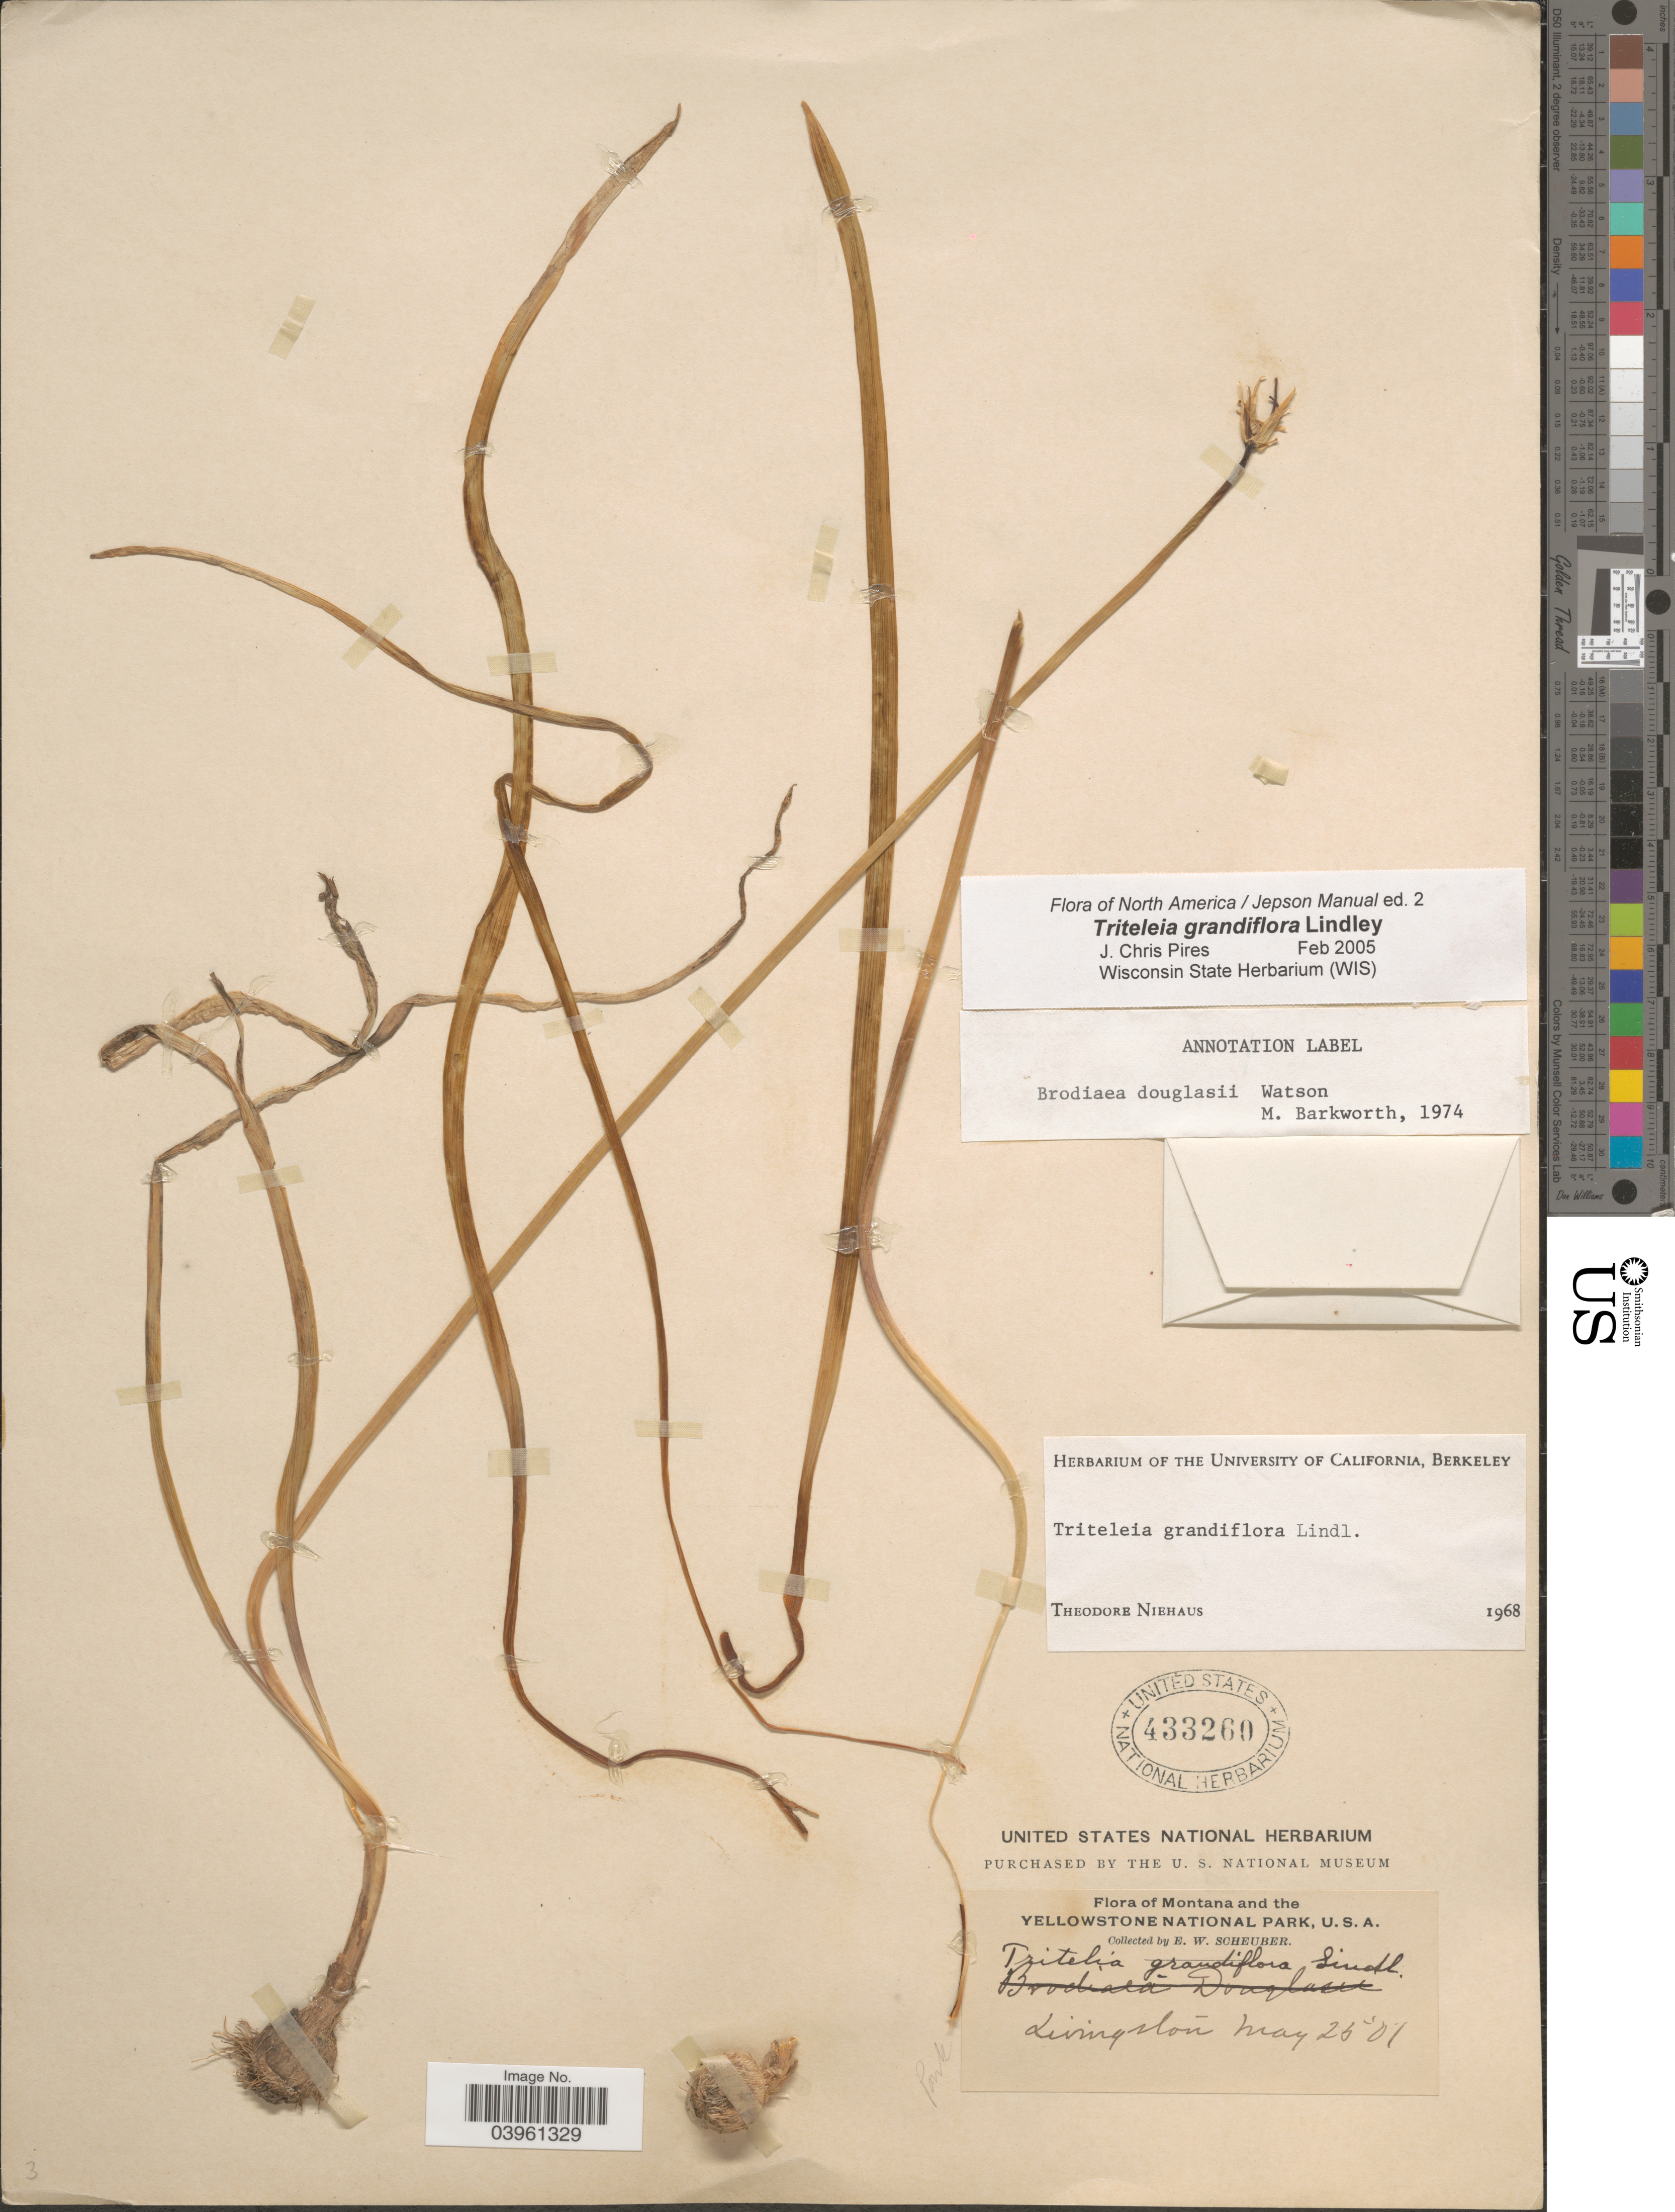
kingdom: Plantae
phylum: Tracheophyta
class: Liliopsida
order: Asparagales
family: Asparagaceae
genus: Triteleia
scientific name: Triteleia grandiflora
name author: Lindl.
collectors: E. Scheuber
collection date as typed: Transcribed d/m/y: 25/5/1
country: United States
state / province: Montana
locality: The Yellowstone National Park. Livingston.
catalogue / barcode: US 433260